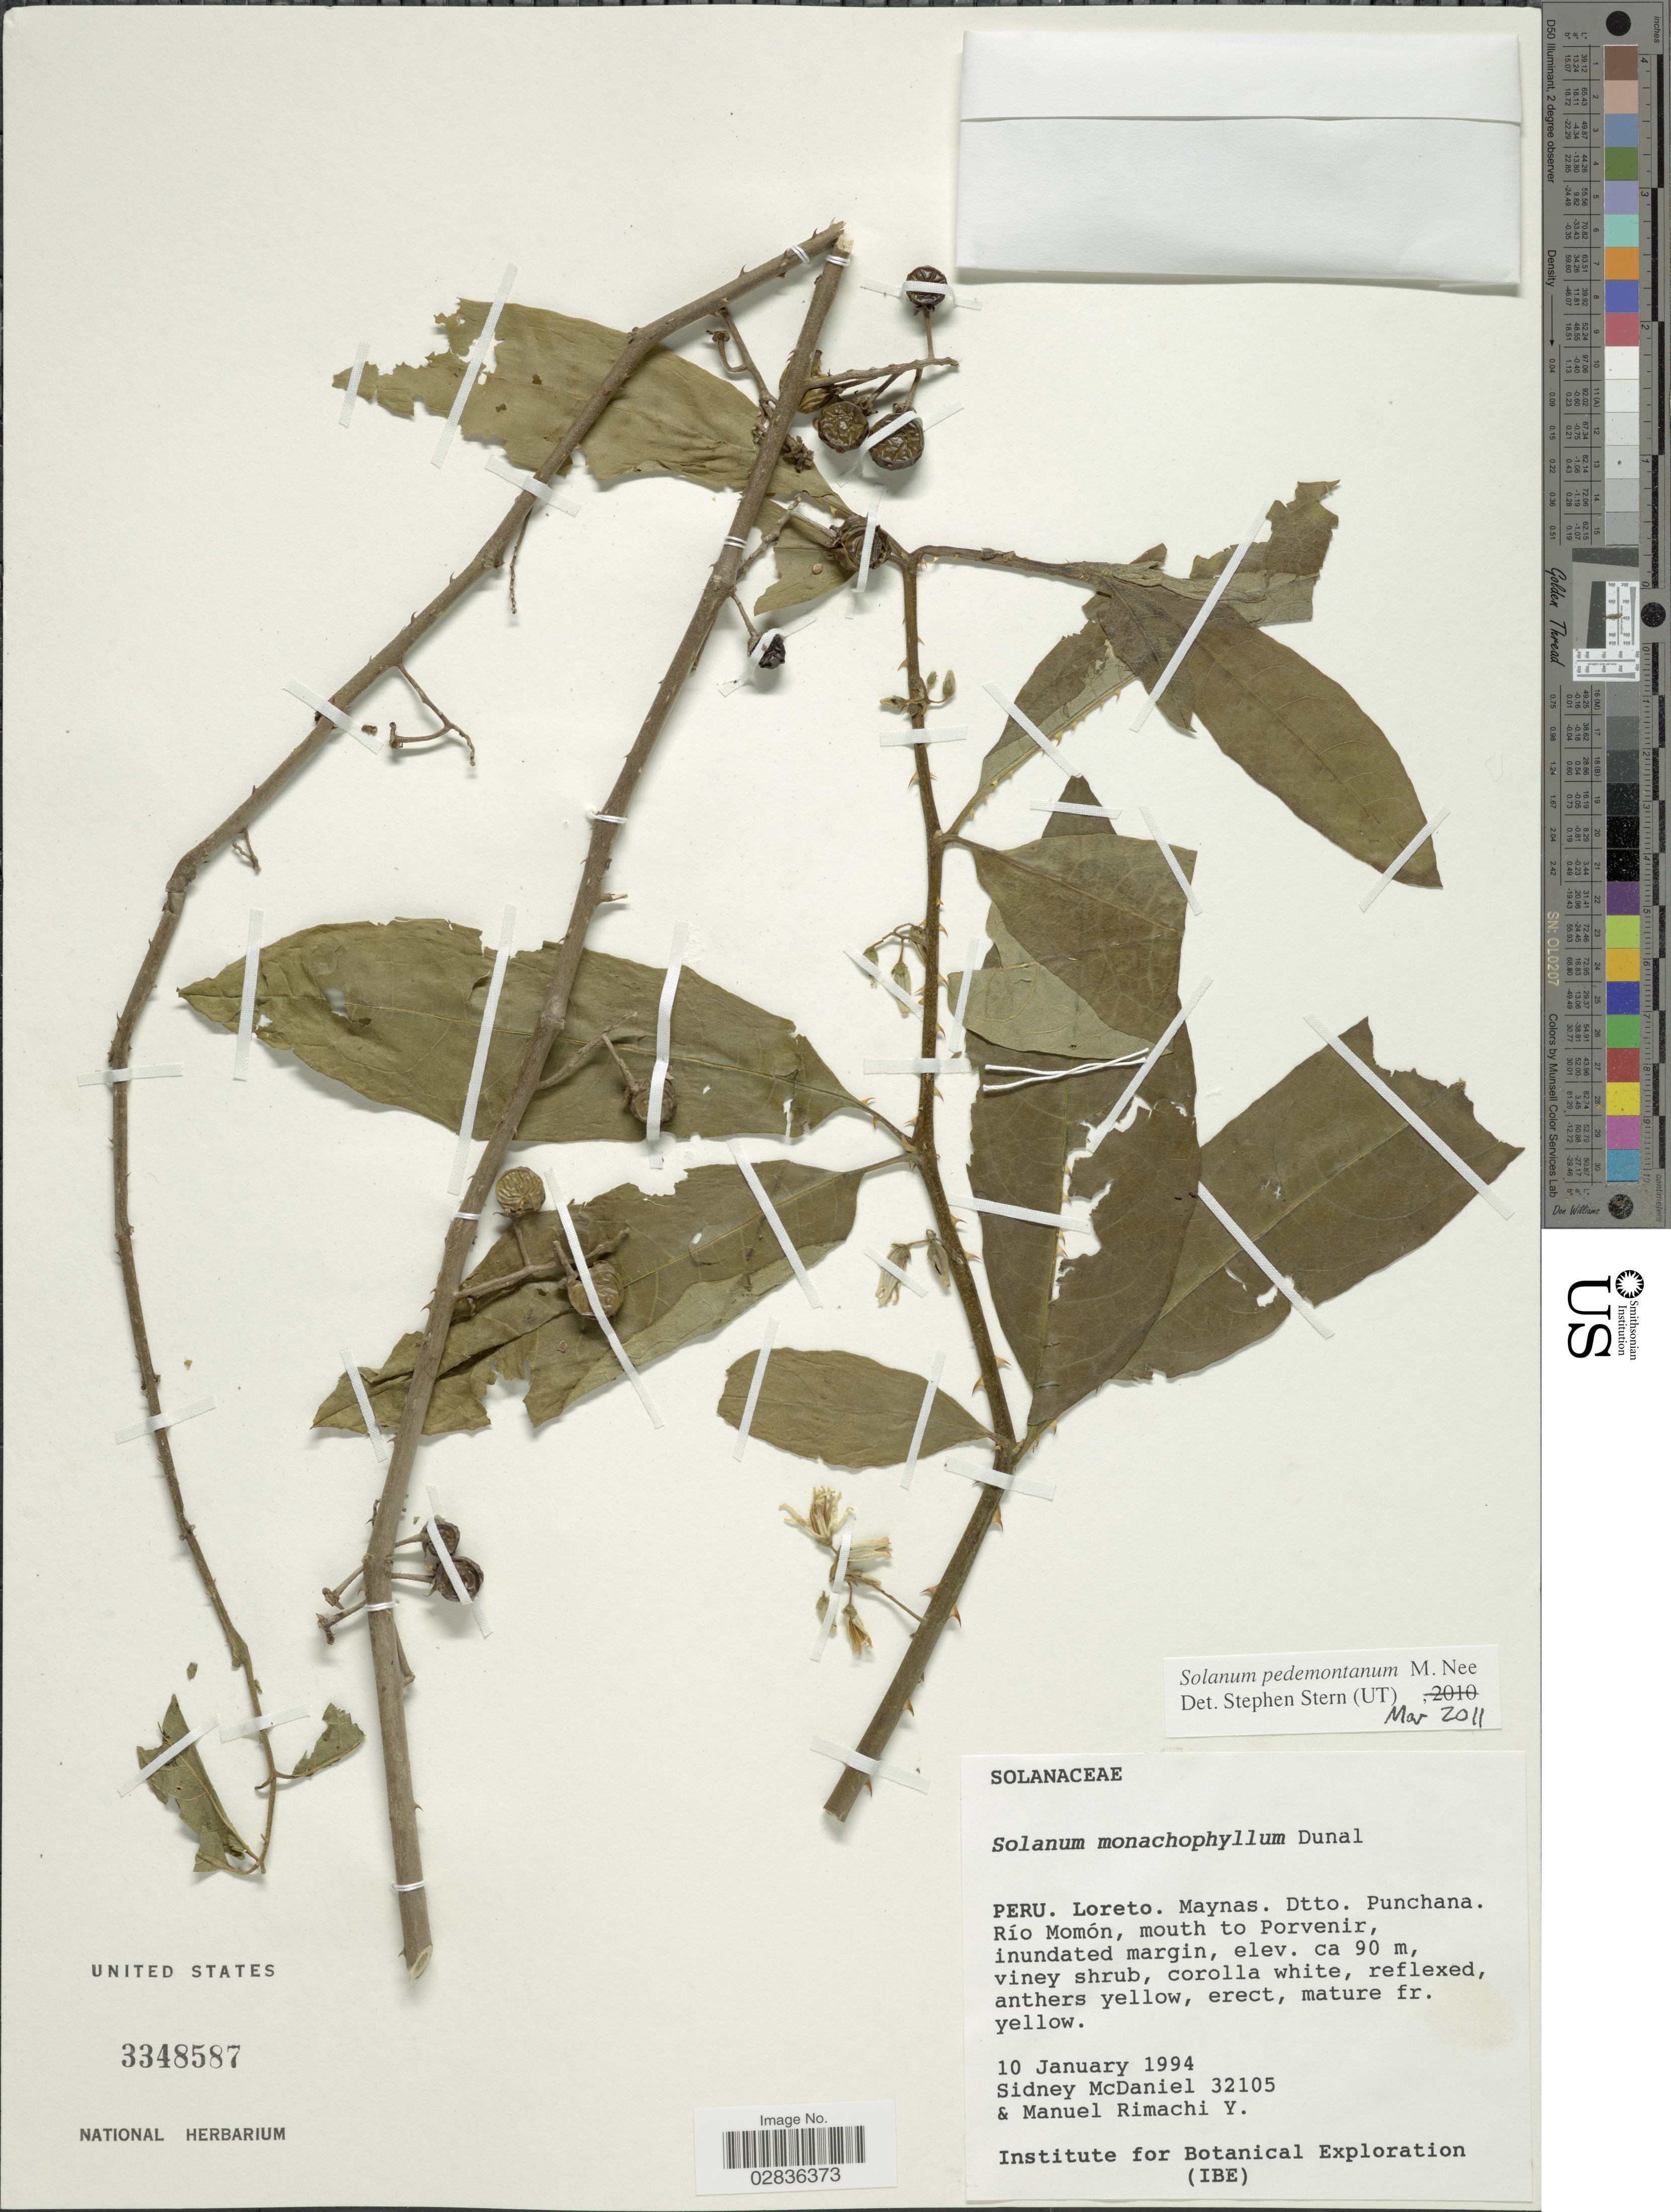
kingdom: Plantae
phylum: Tracheophyta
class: Magnoliopsida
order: Solanales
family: Solanaceae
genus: Solanum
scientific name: Solanum pedemontanum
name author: M. Nee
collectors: S. McDaniel & M. Rimachi Y.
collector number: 32105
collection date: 1994-01-10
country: Peru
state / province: Loreto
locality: Loreto. Maynas. Dtto. Punchana. Río Momón, mouth to Porvenir.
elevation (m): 90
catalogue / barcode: US 3348587